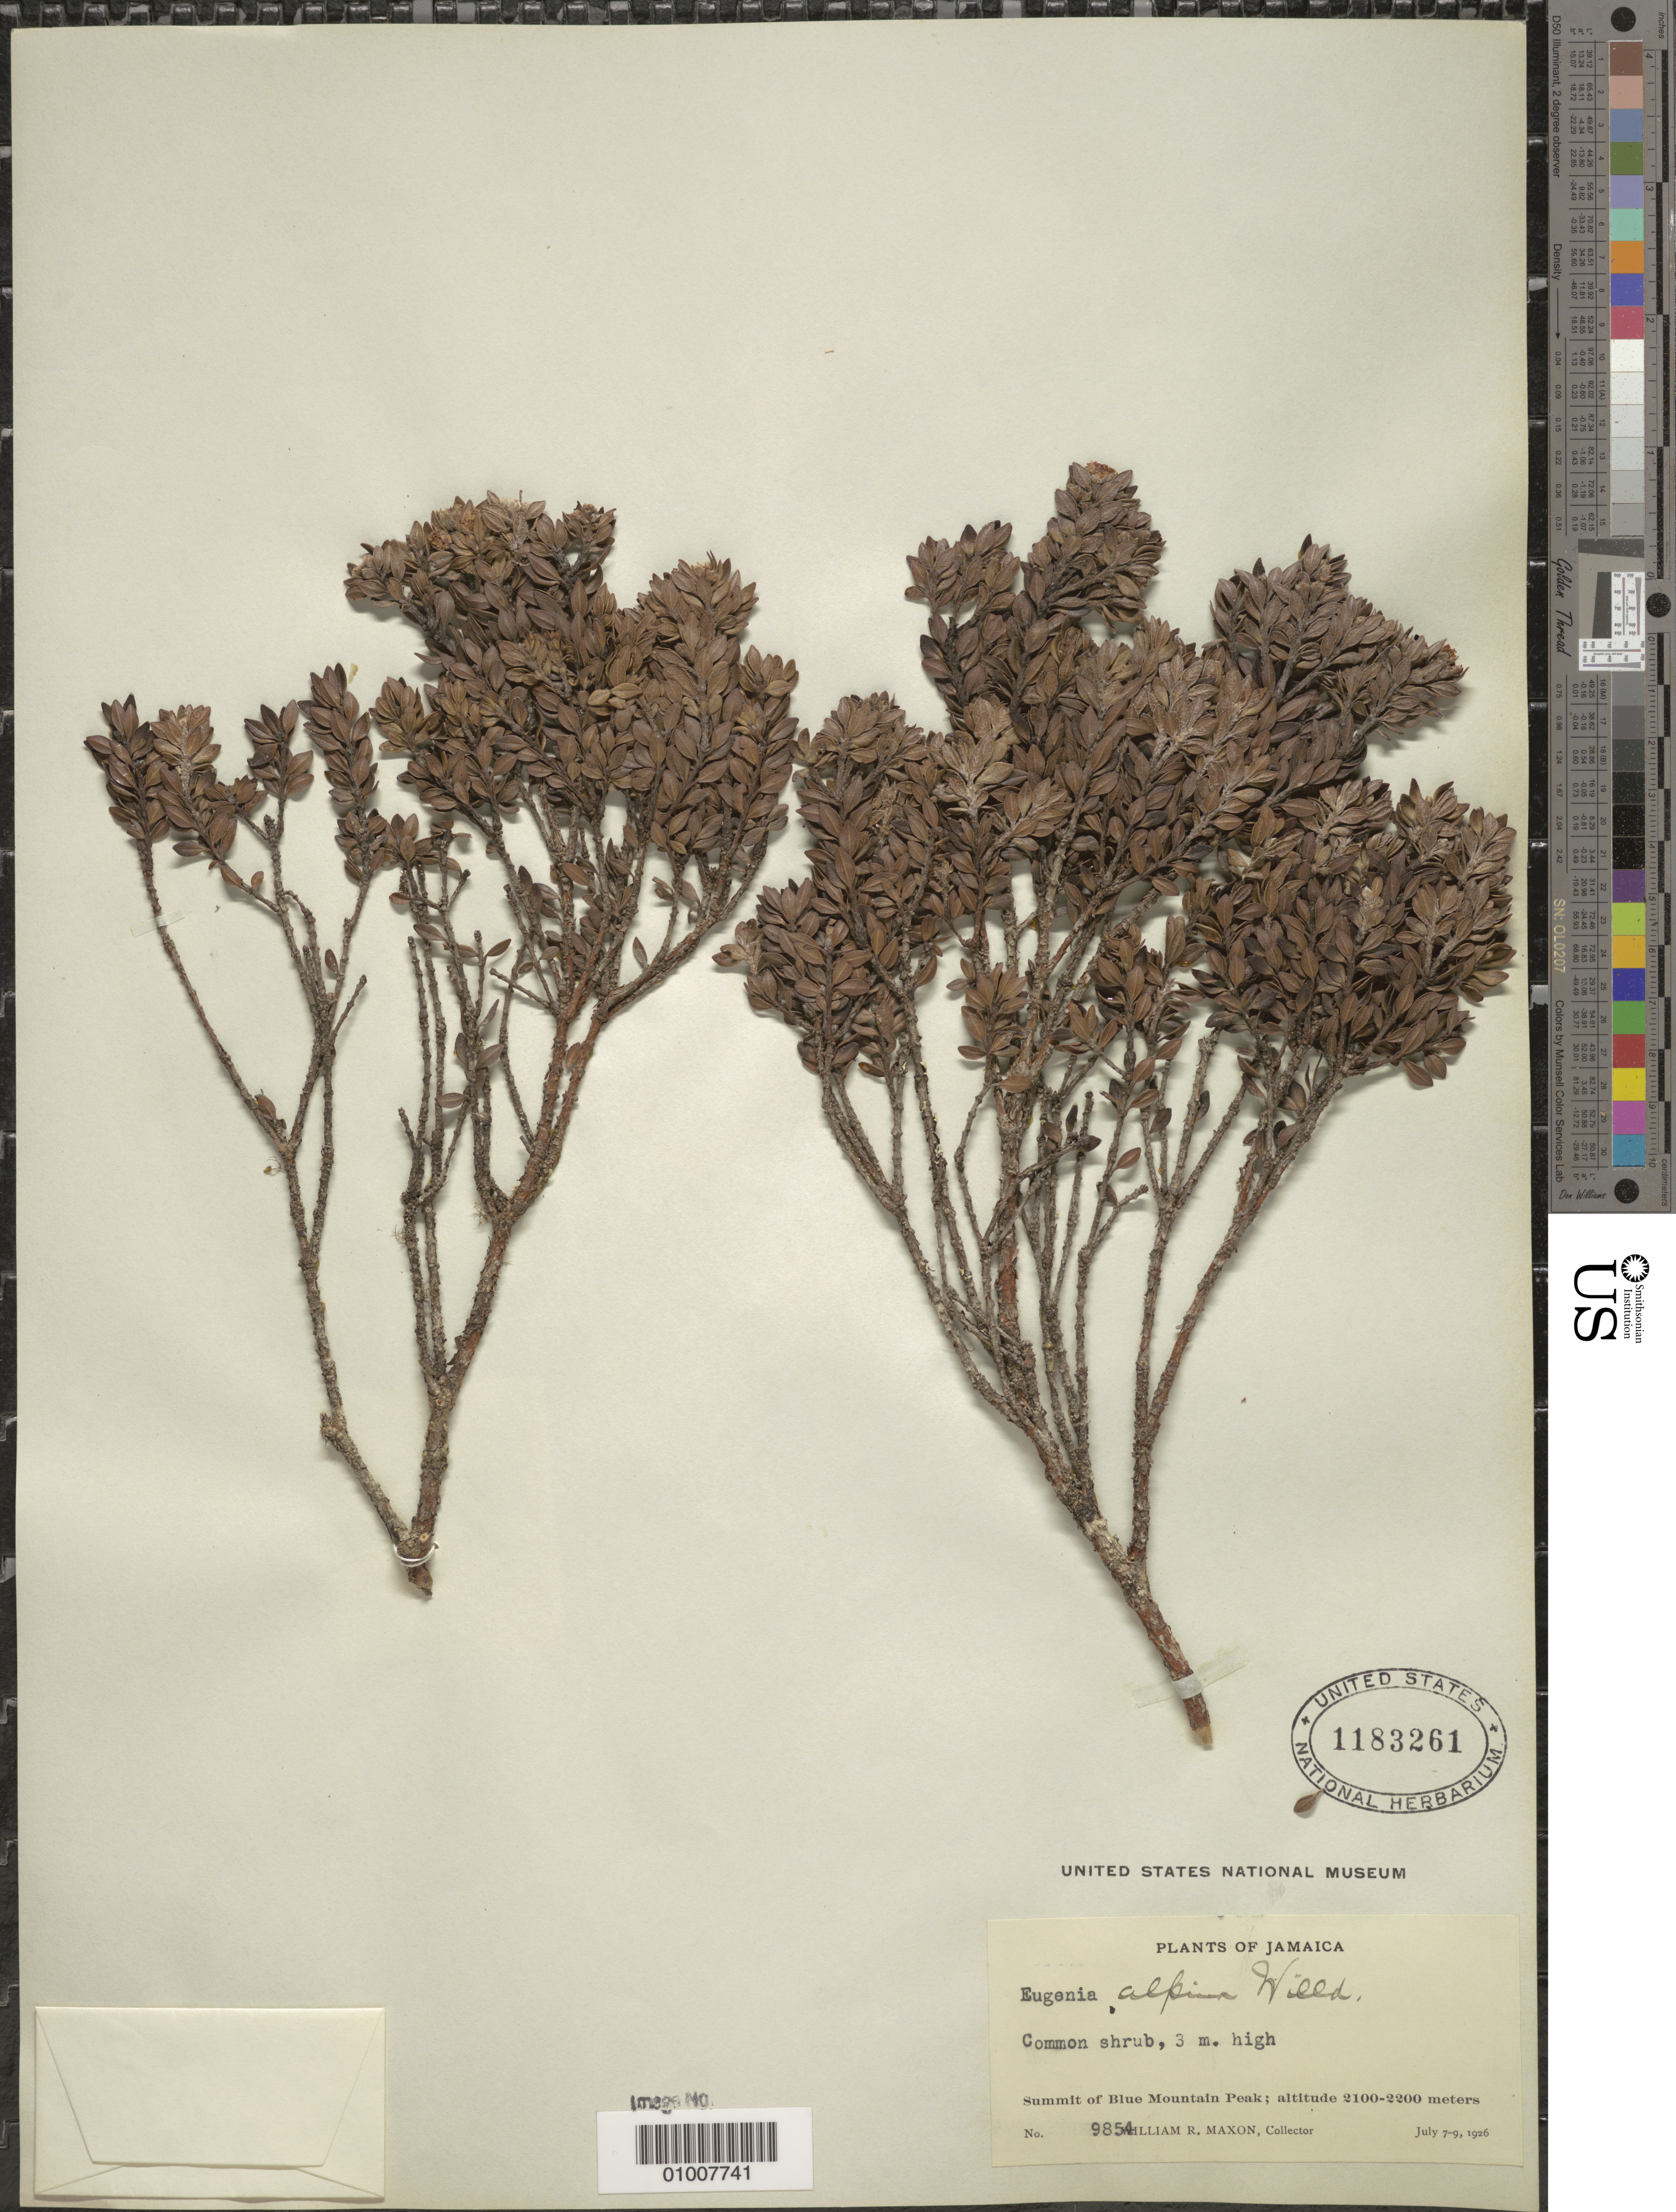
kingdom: Plantae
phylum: Tracheophyta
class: Magnoliopsida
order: Myrtales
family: Myrtaceae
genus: Eugenia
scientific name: Eugenia alpina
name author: (Sw.) Willd.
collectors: W. R. Maxon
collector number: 9854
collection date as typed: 07 Jul 1926 to 09 Jul 1926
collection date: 1926-07-07/1926-07-09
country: Jamaica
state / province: Portland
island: Jamaica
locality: Summit of Blue Mountain Peak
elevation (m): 2100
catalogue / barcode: US 1183261